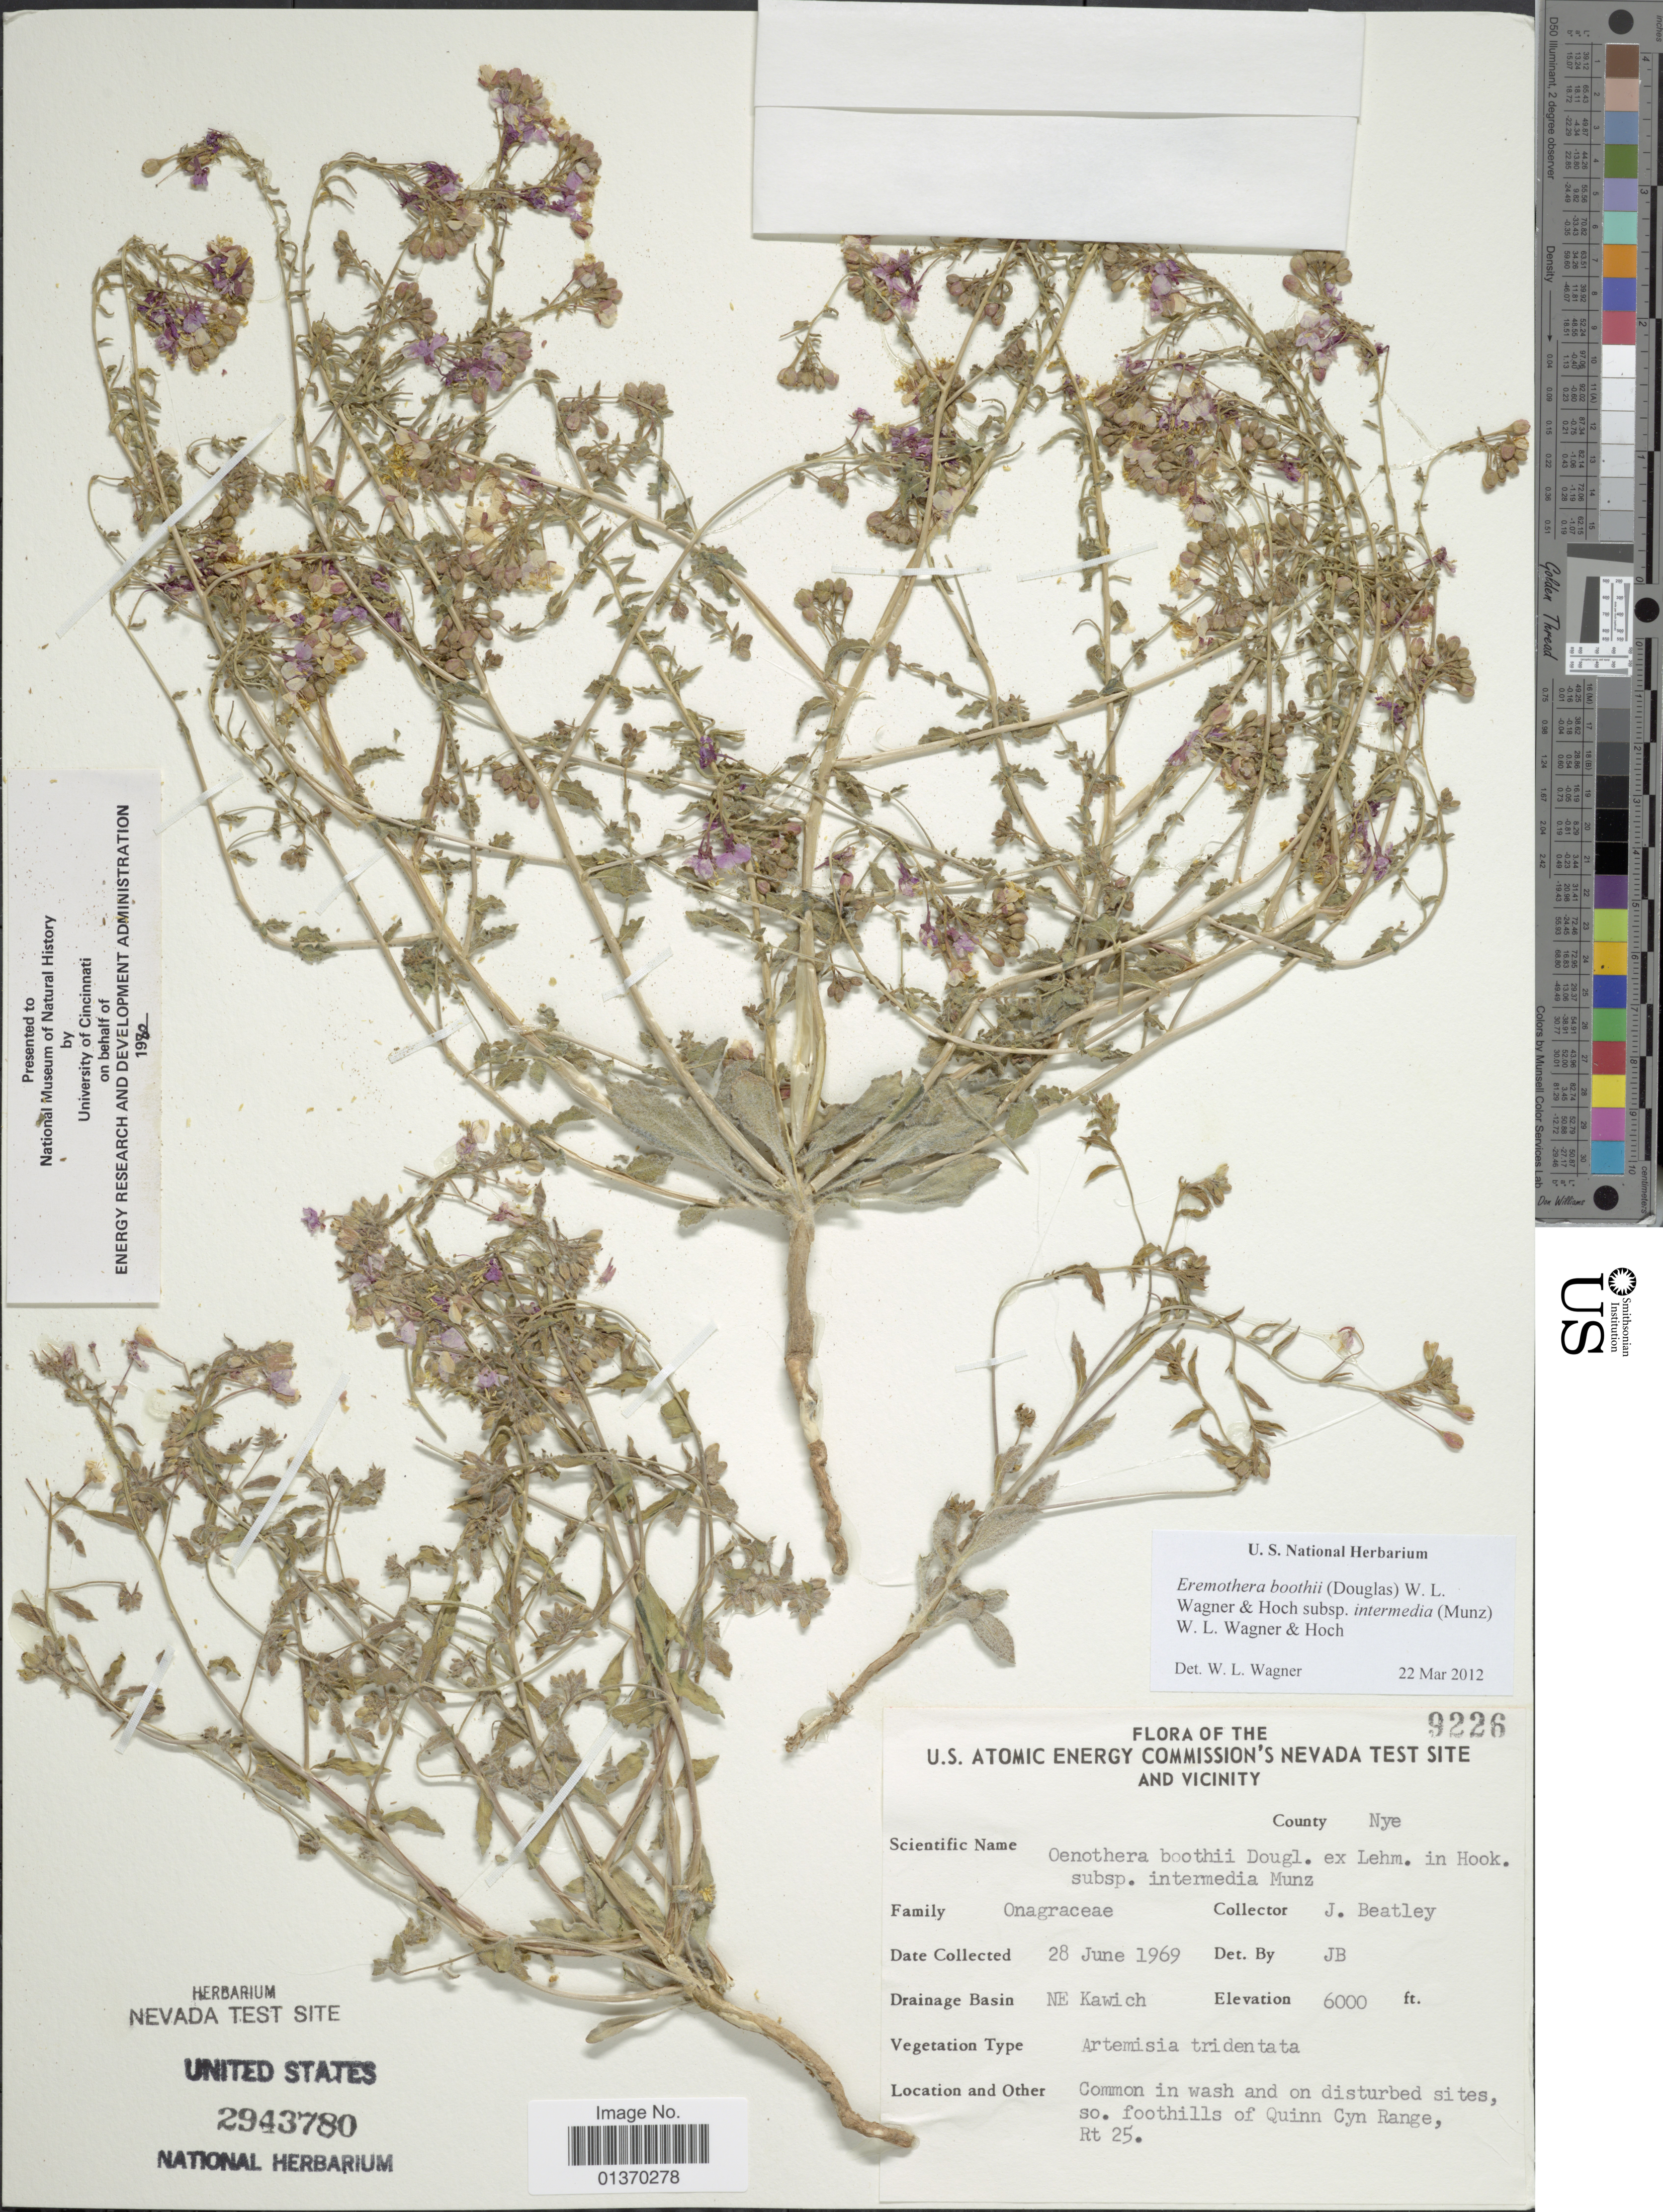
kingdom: Plantae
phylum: Tracheophyta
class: Magnoliopsida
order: Myrtales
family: Onagraceae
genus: Eremothera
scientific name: Eremothera boothii subsp. intermedia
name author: (Munz) W.L. Wagner & Hoch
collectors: J. C. Beatley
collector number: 9226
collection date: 1969-06-28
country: United States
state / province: Nevada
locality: U. S. Atomic Energy Commission's Nevada Test Site and Vicinity, NE Kawich, so. foothills of Quinn Cyn Range, Rt 25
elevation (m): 1829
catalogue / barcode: US 2943780